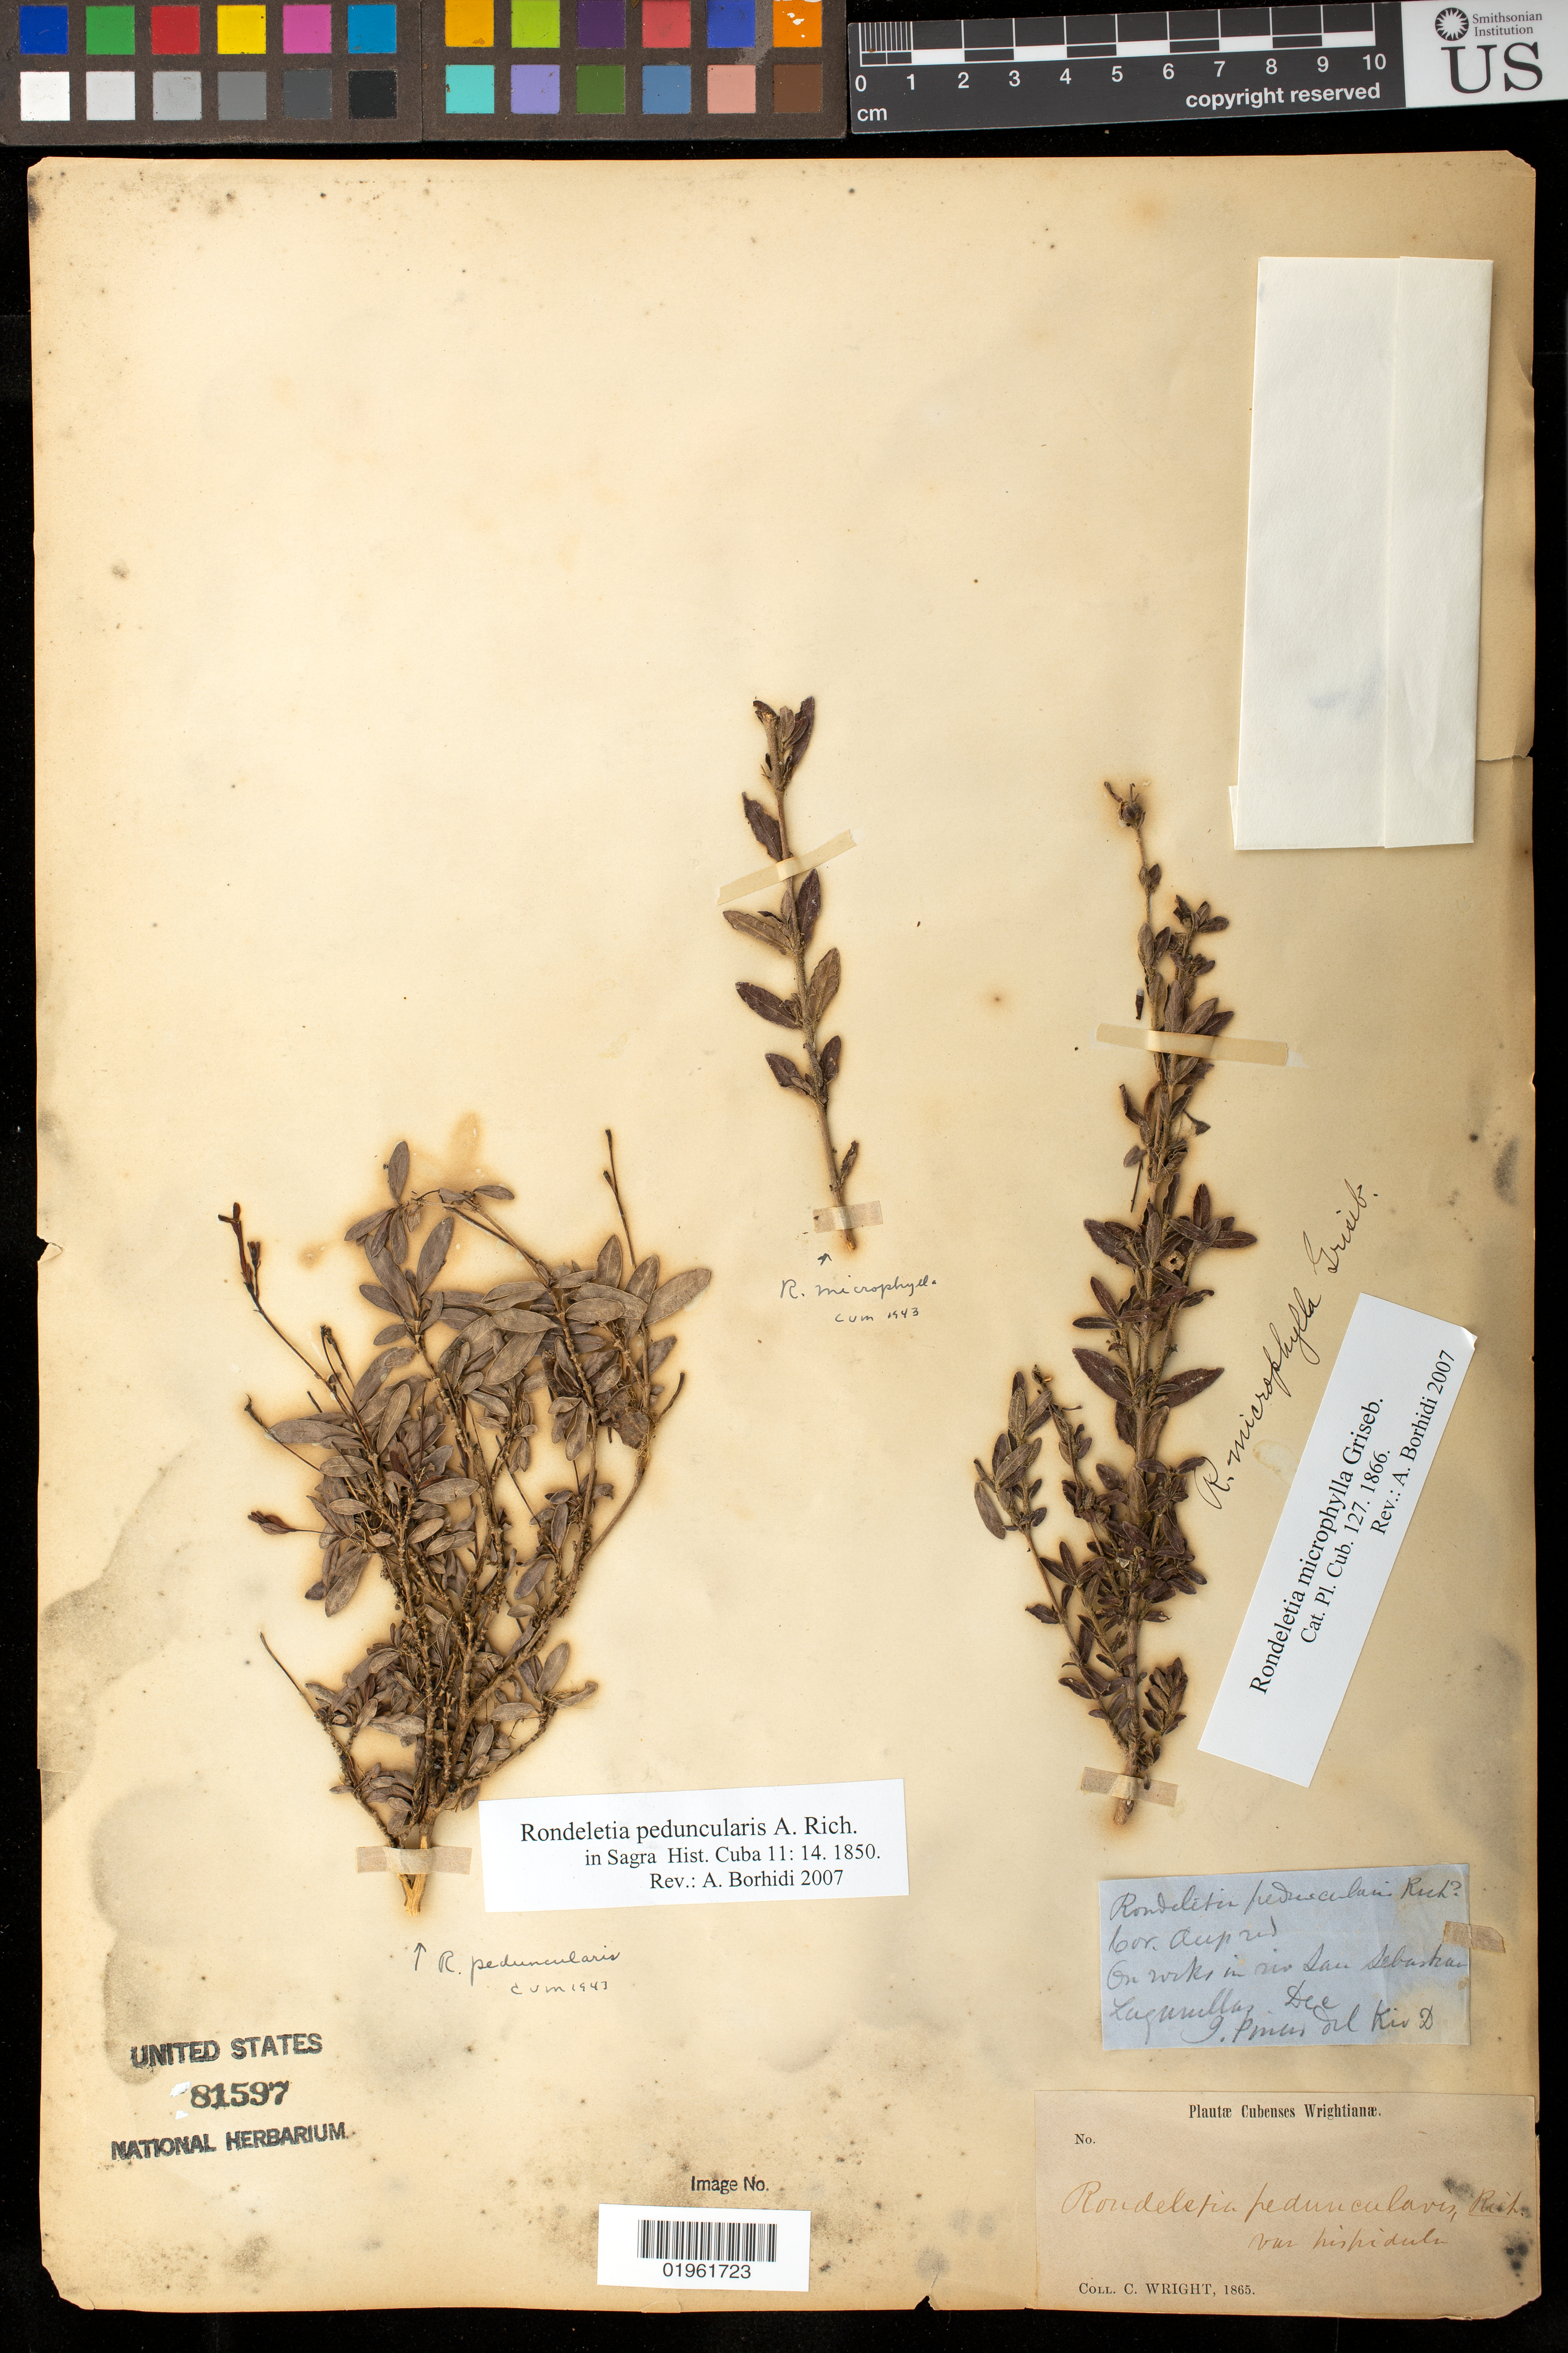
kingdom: Plantae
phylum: Tracheophyta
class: Magnoliopsida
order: Gentianales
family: Rubiaceae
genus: Rondeletia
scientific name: Rondeletia microphylla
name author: Griseb.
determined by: Borhidi, Attila L.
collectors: C. Wright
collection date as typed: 1865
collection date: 1865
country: Cuba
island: Cuba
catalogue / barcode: US 81597